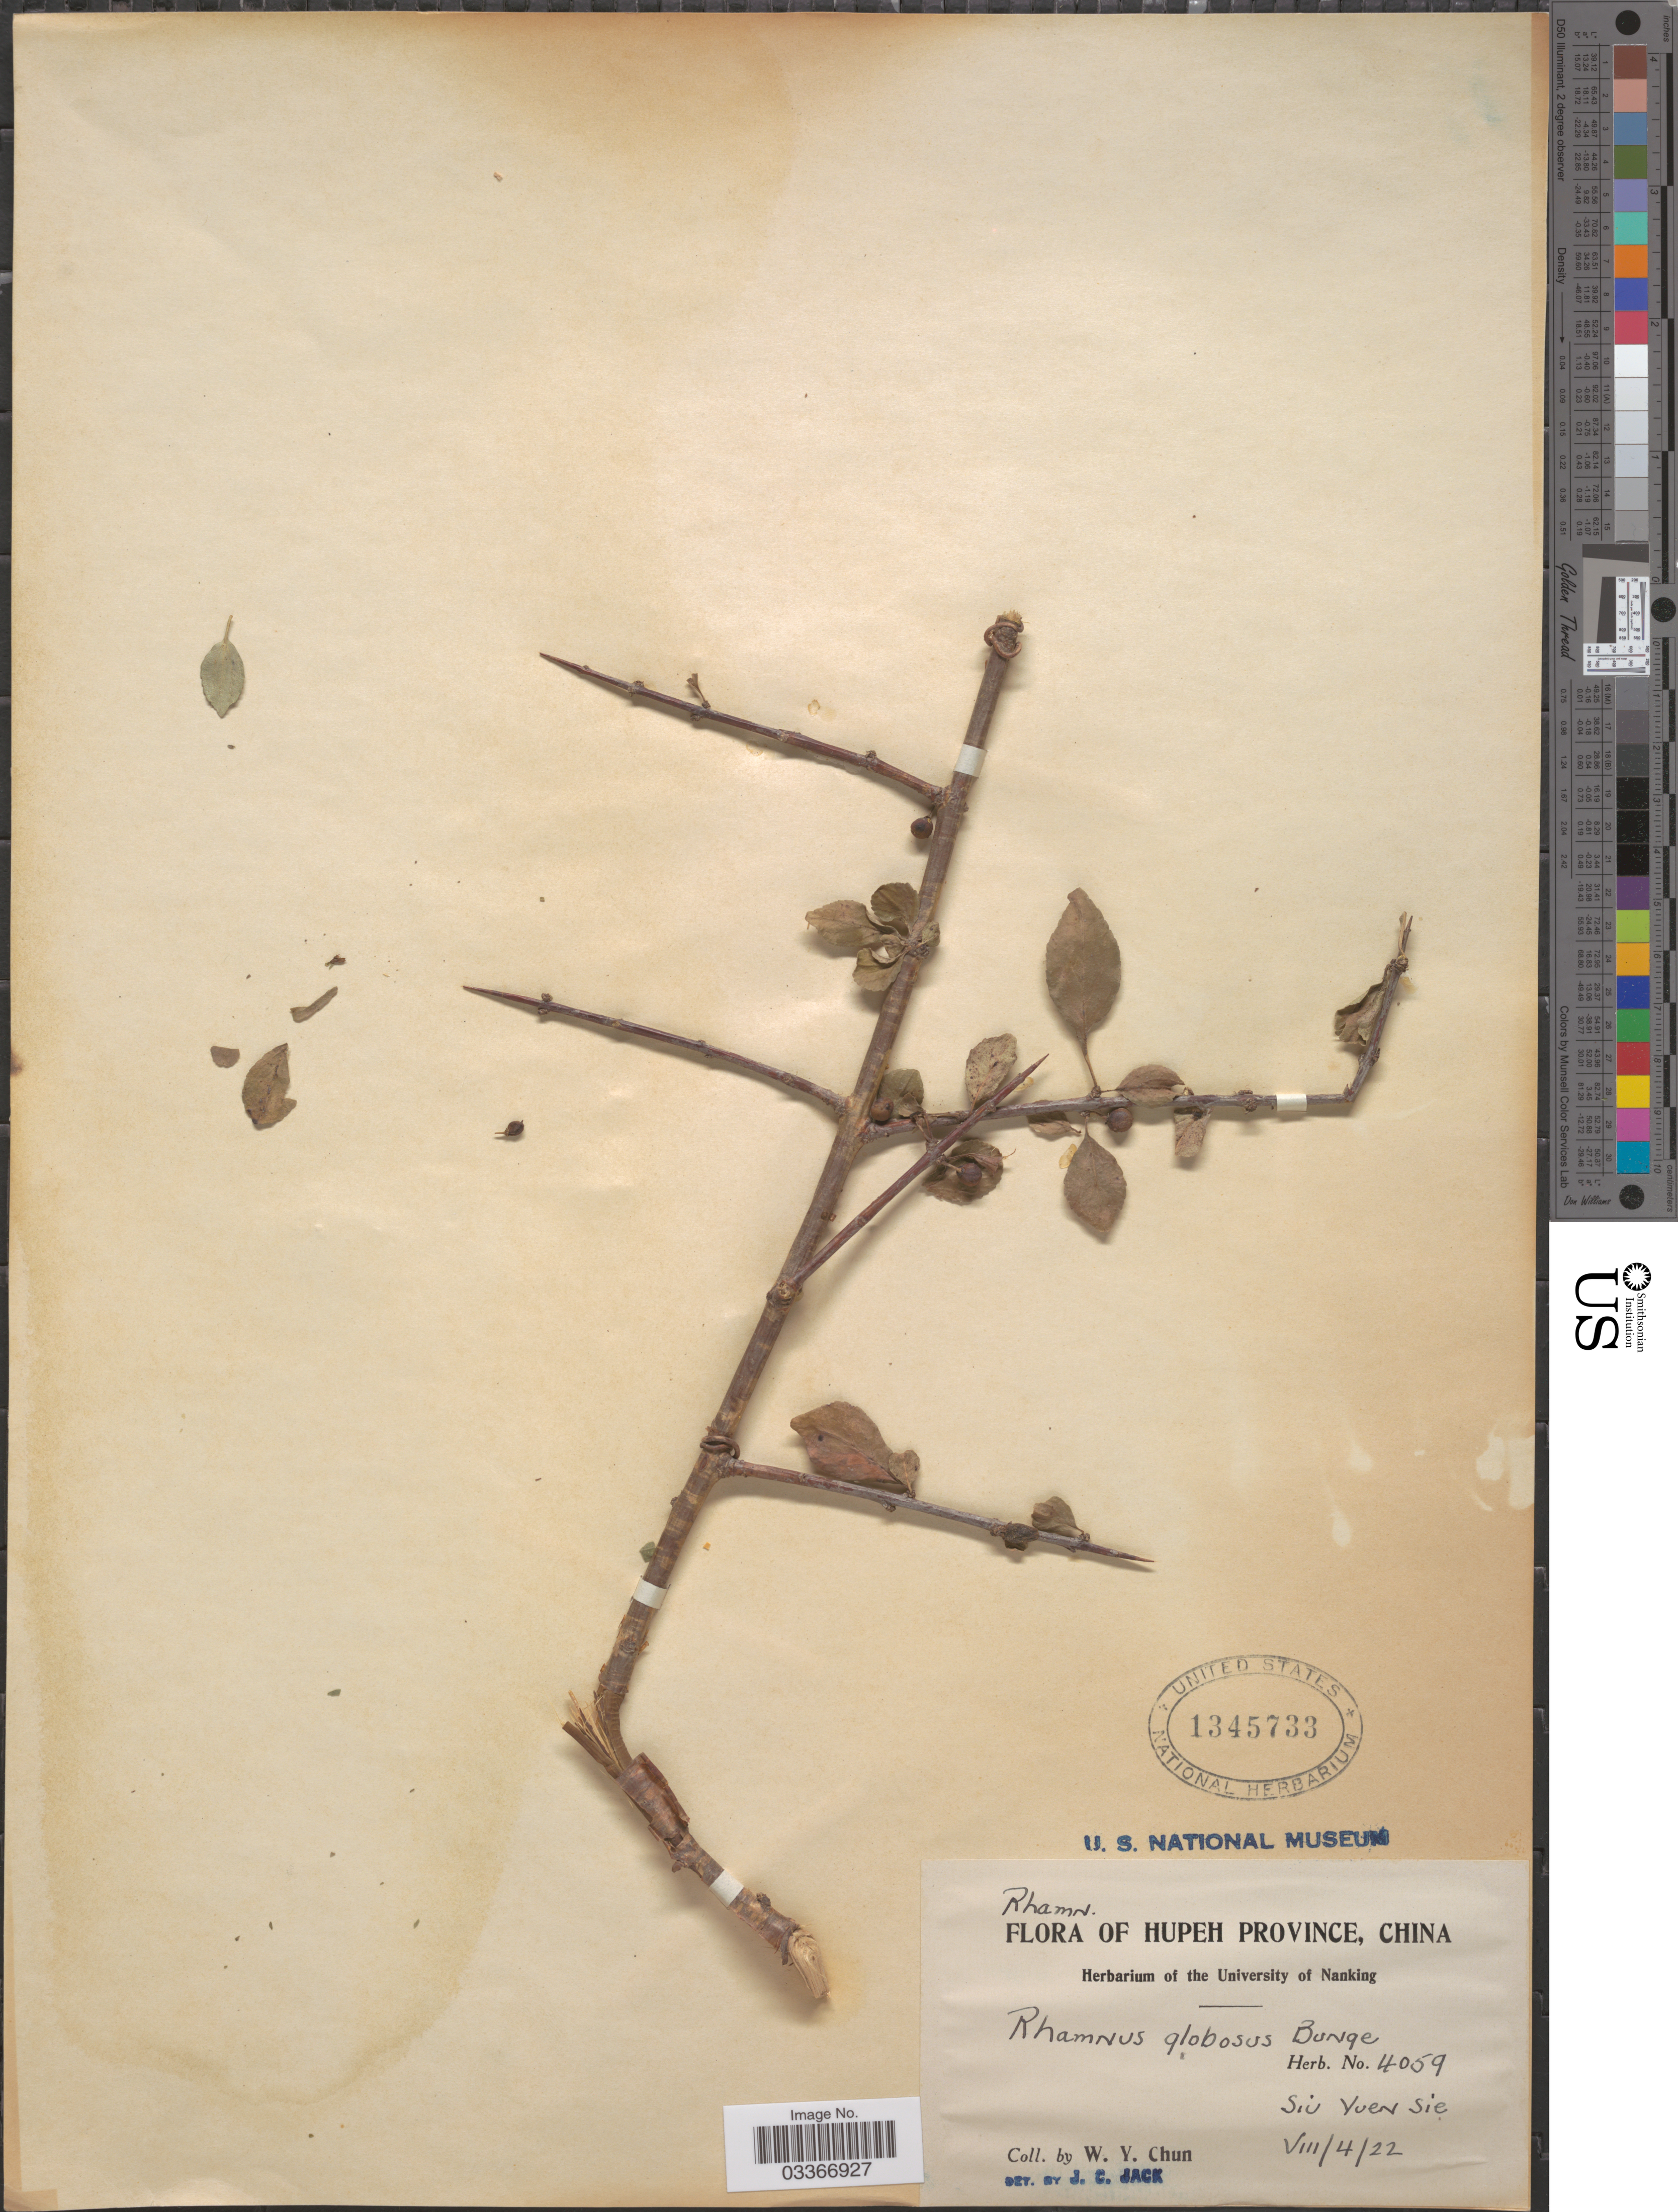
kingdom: Plantae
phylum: Tracheophyta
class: Magnoliopsida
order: Rosales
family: Rhamnaceae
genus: Rhamnus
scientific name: Rhamnus globosa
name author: Bunge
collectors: W. Y. Chun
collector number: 4059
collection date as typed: Transcribed d/m/y: 4/8/22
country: China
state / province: Hubei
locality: Hupeh Province. Siu Yuen Sie.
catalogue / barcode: US 1345733